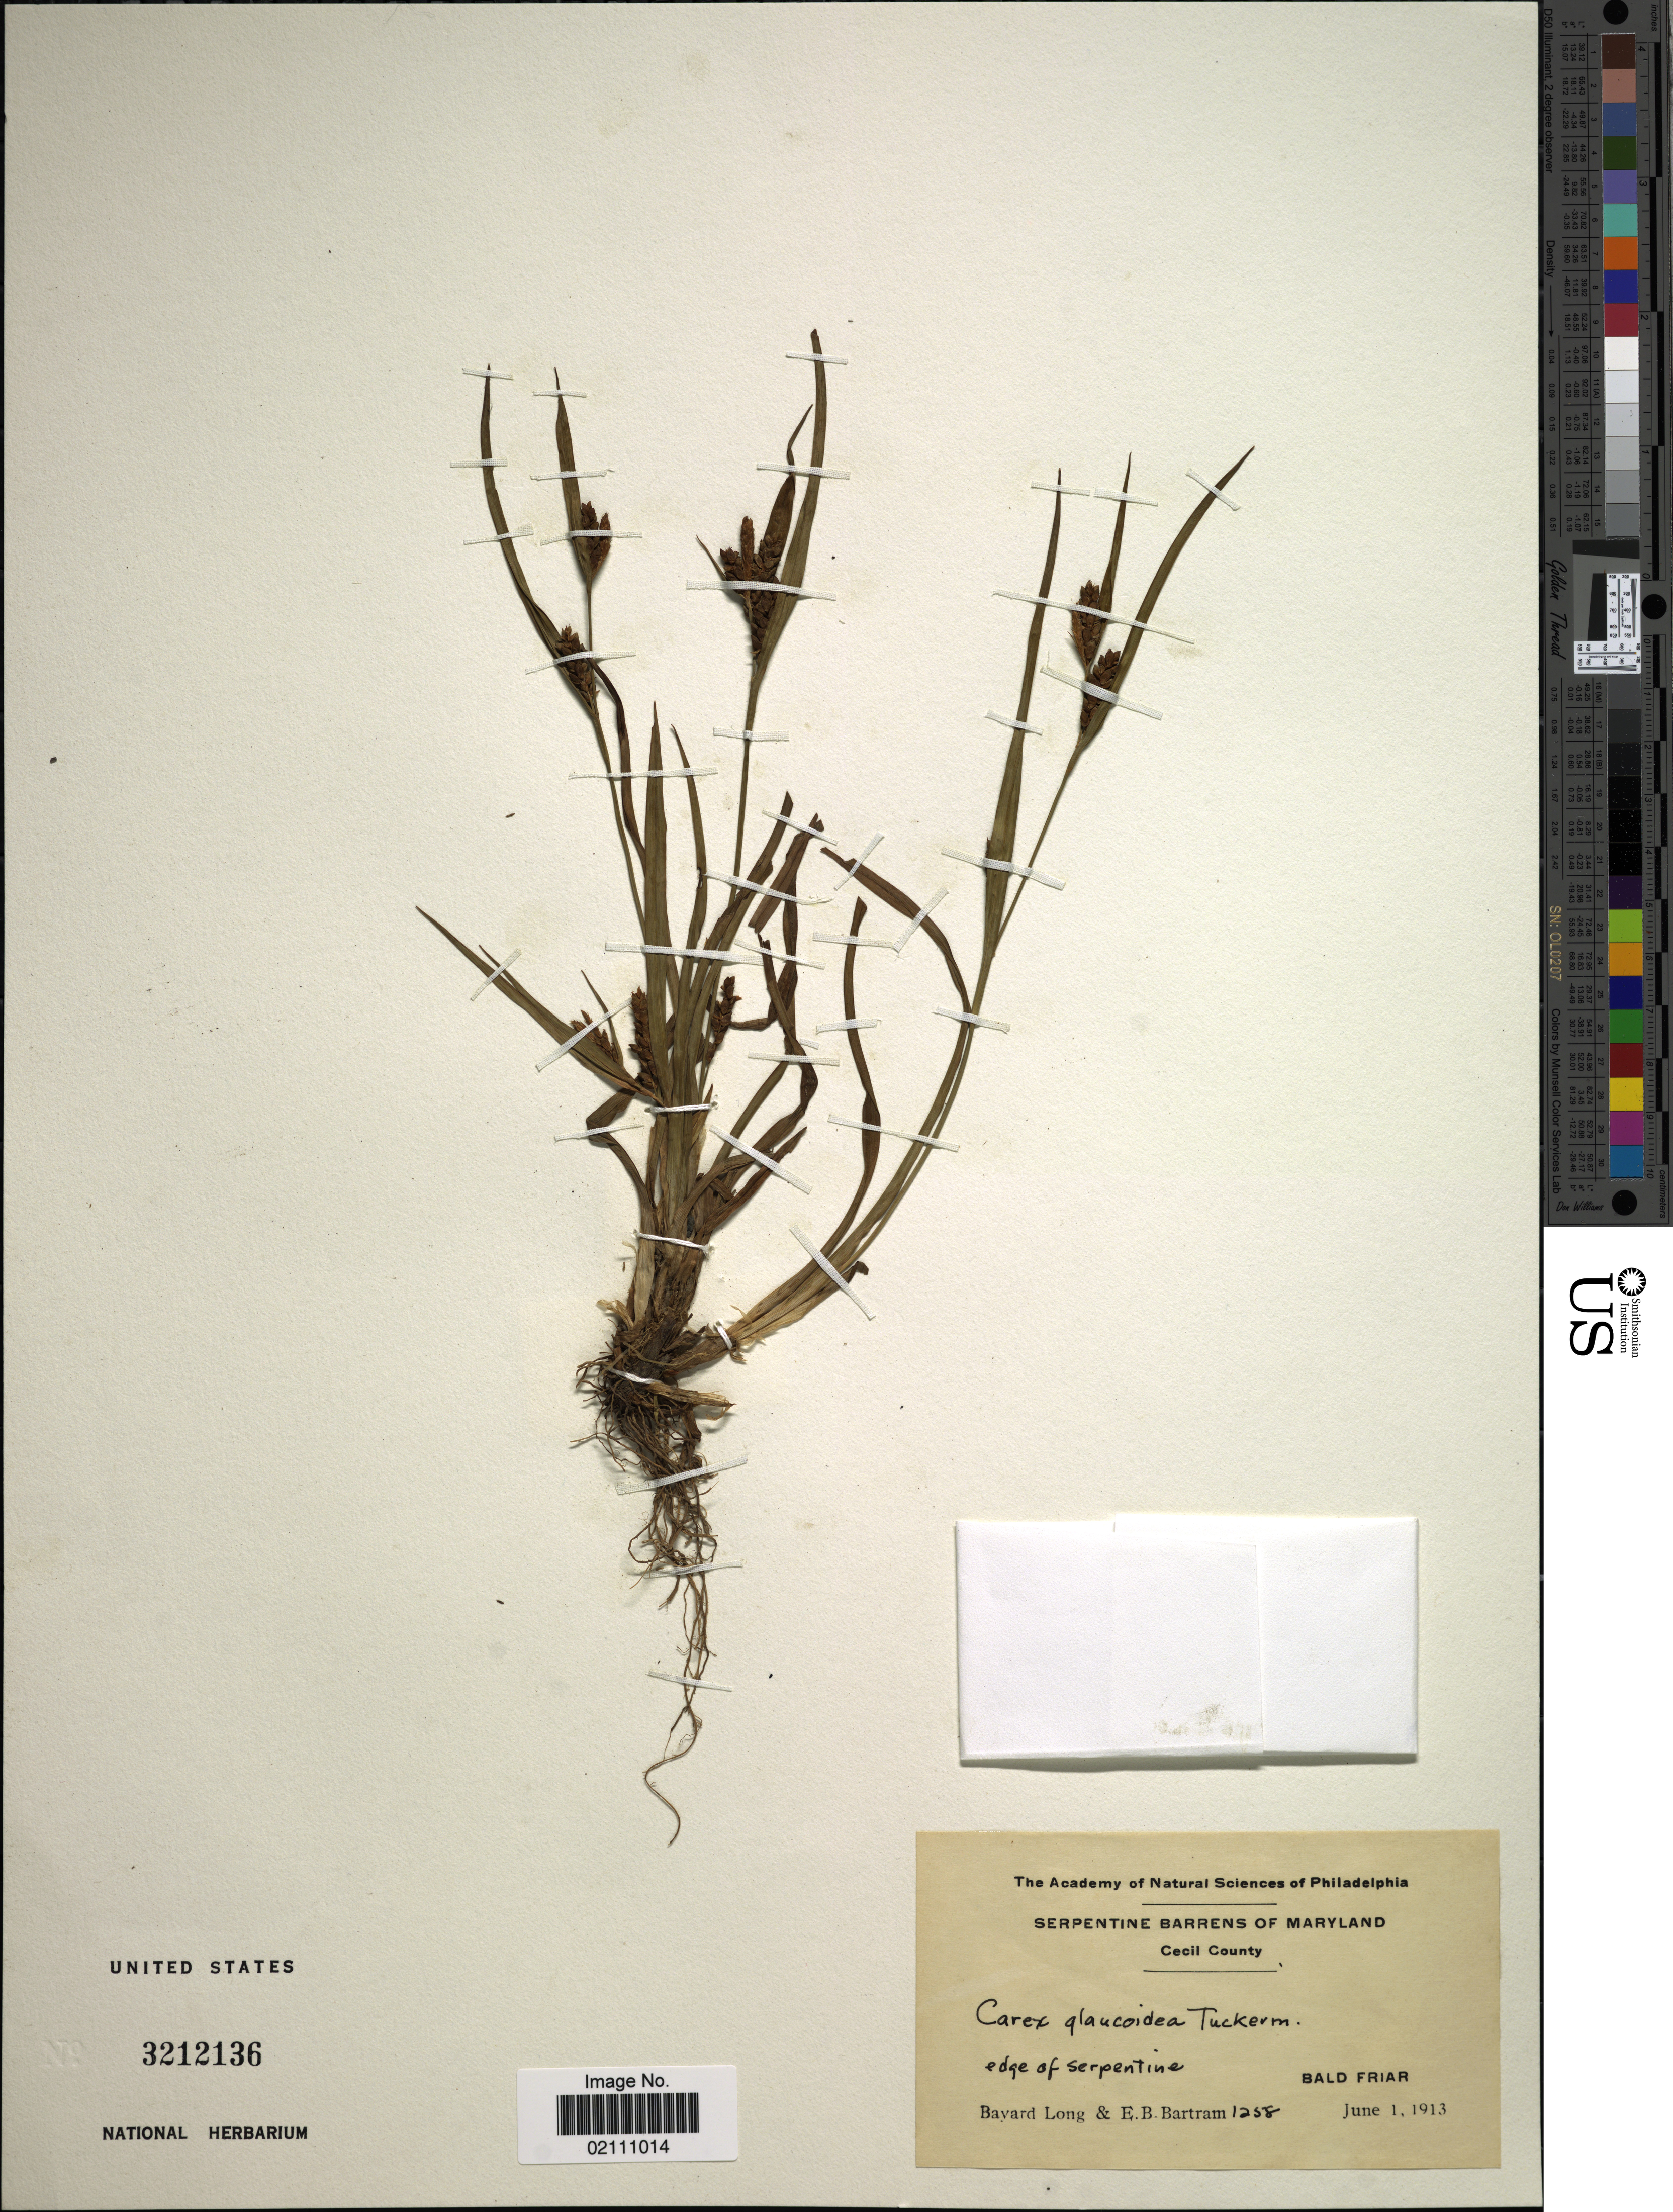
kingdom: Plantae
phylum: Tracheophyta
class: Liliopsida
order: Poales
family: Cyperaceae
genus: Carex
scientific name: Carex glaucodea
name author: Tuck. ex Olney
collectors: B. Long & E. B. Bartram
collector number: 1258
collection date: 1913-06-01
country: United States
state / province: Maryland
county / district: Cecil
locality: Serpentine Barrens of Maryland, Cecil County, Bald Frair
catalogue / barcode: US 3212136